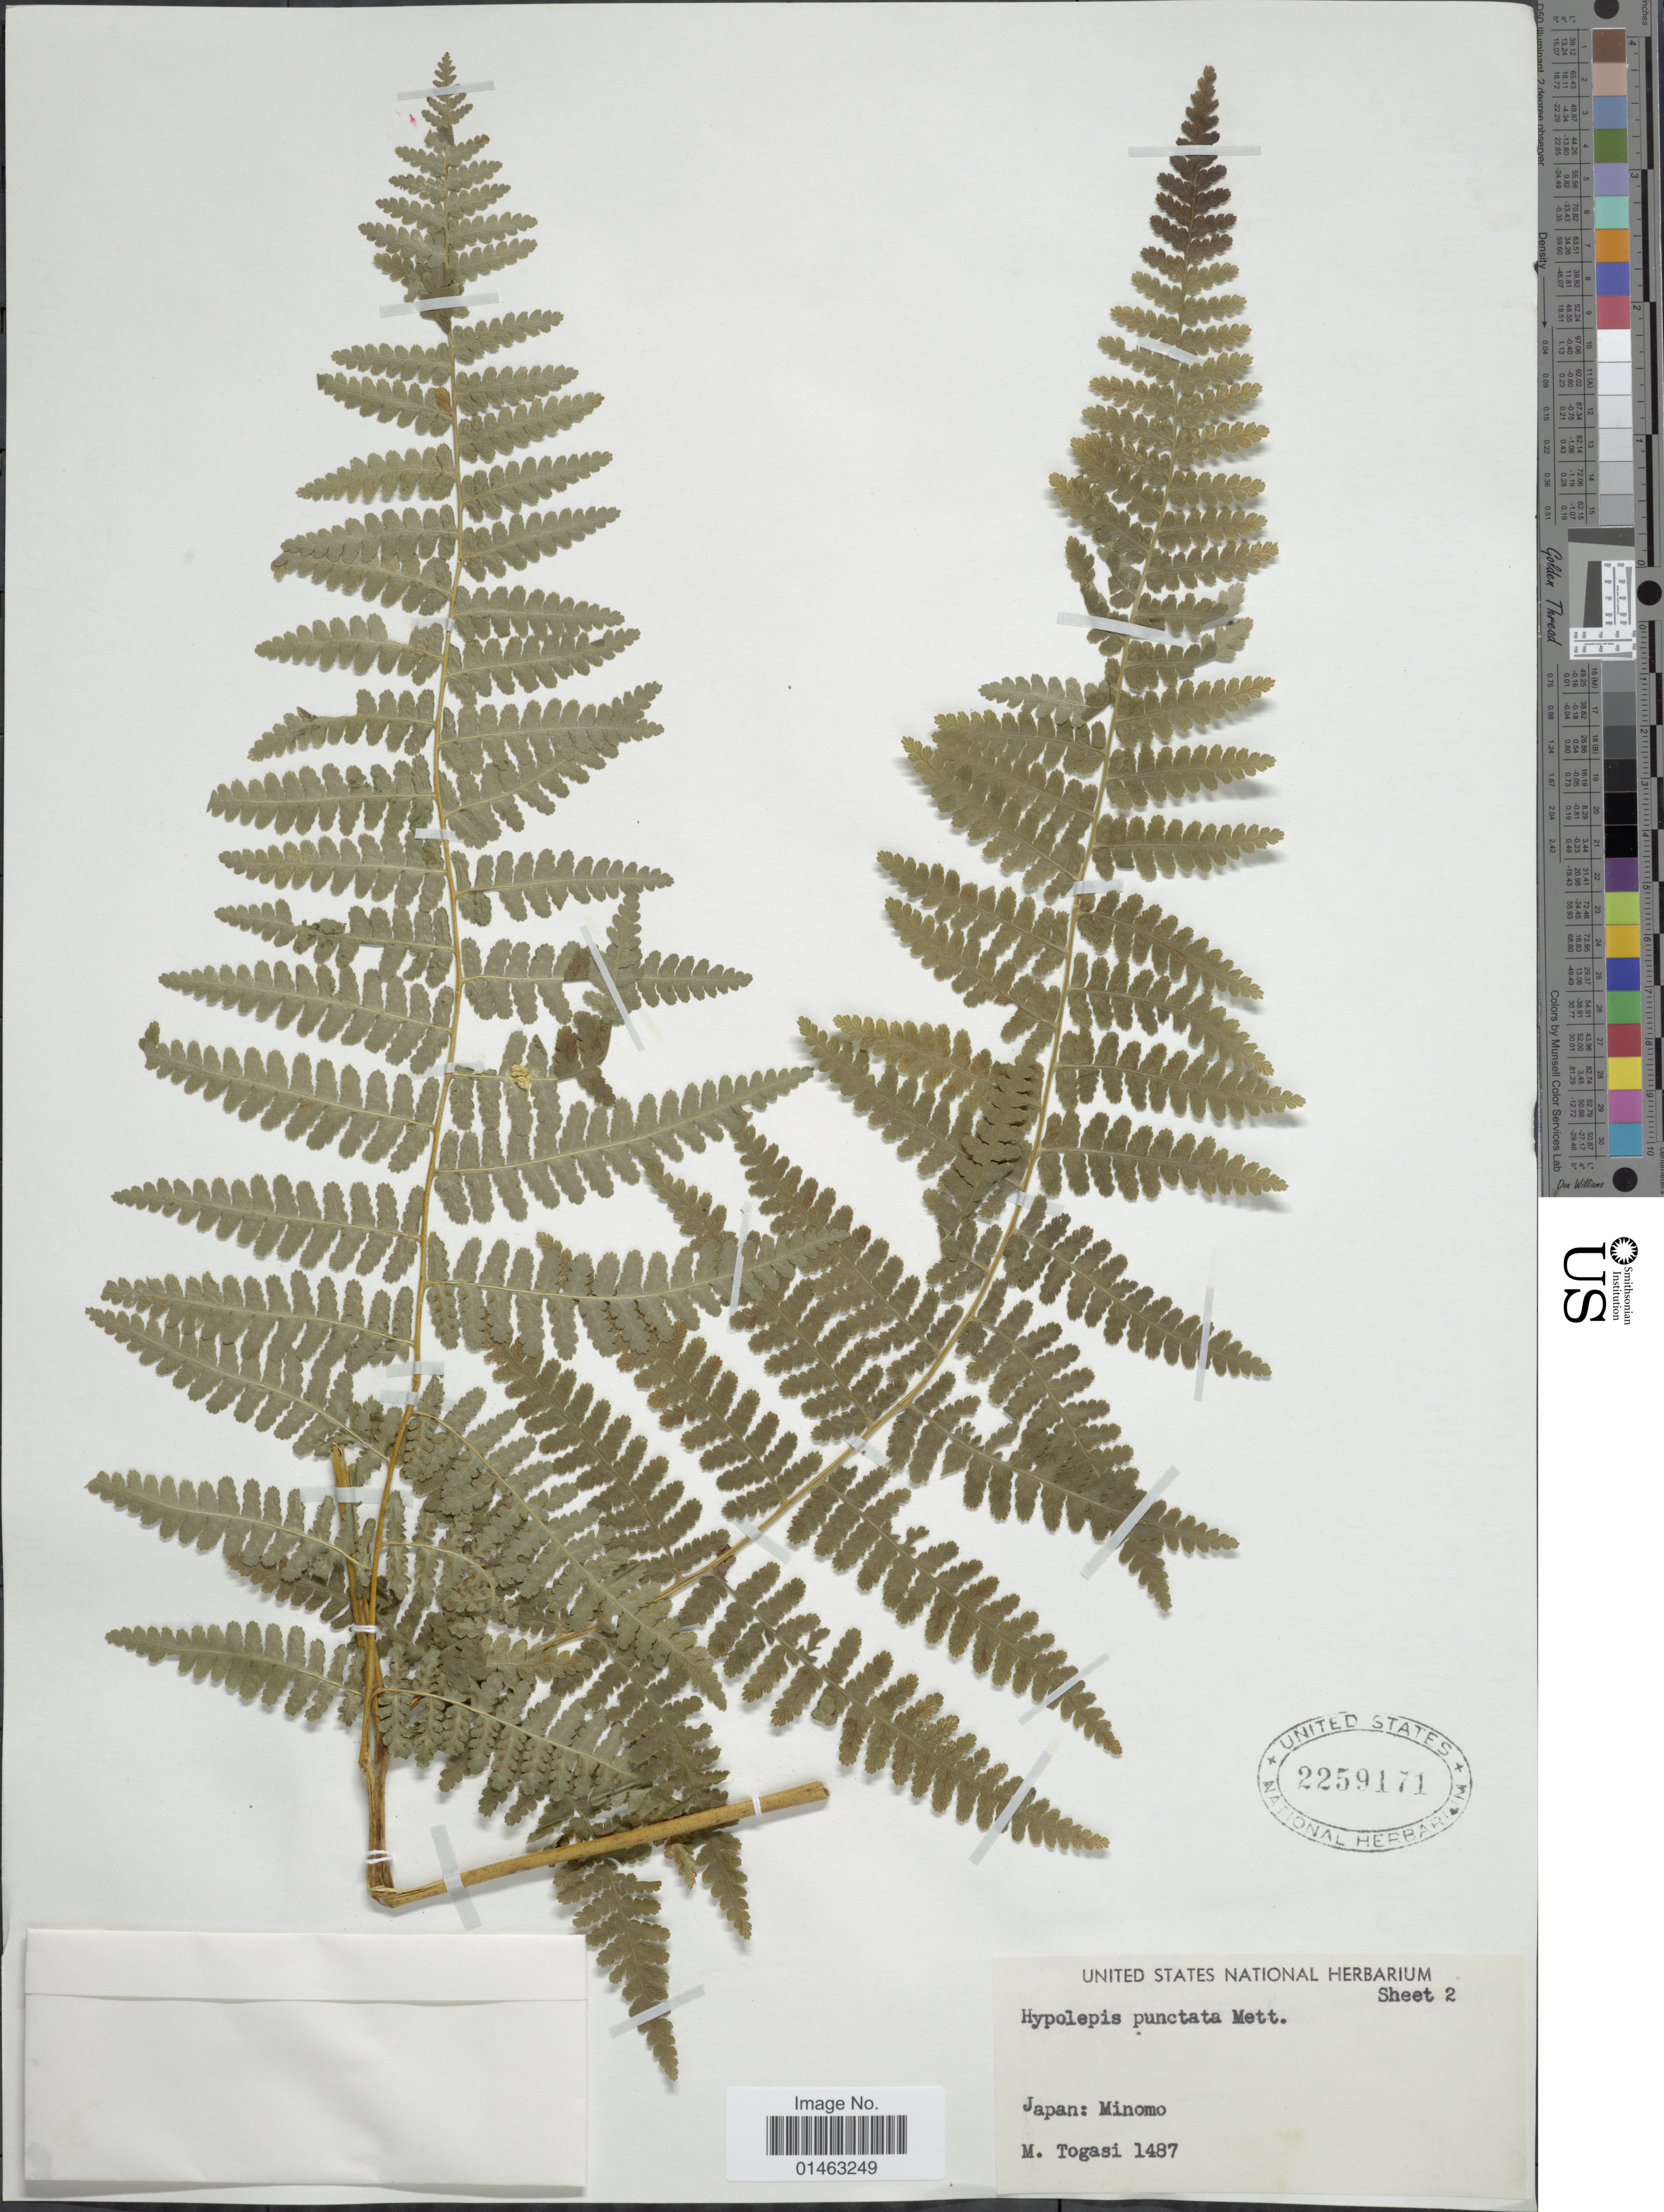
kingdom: Plantae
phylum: Tracheophyta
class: Polypodiopsida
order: Polypodiales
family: Dennstaedtiaceae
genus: Hypolepis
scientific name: Hypolepis punctata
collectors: M. Togasi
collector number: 1487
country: Japan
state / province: Osaka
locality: Minomo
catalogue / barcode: US 2259171